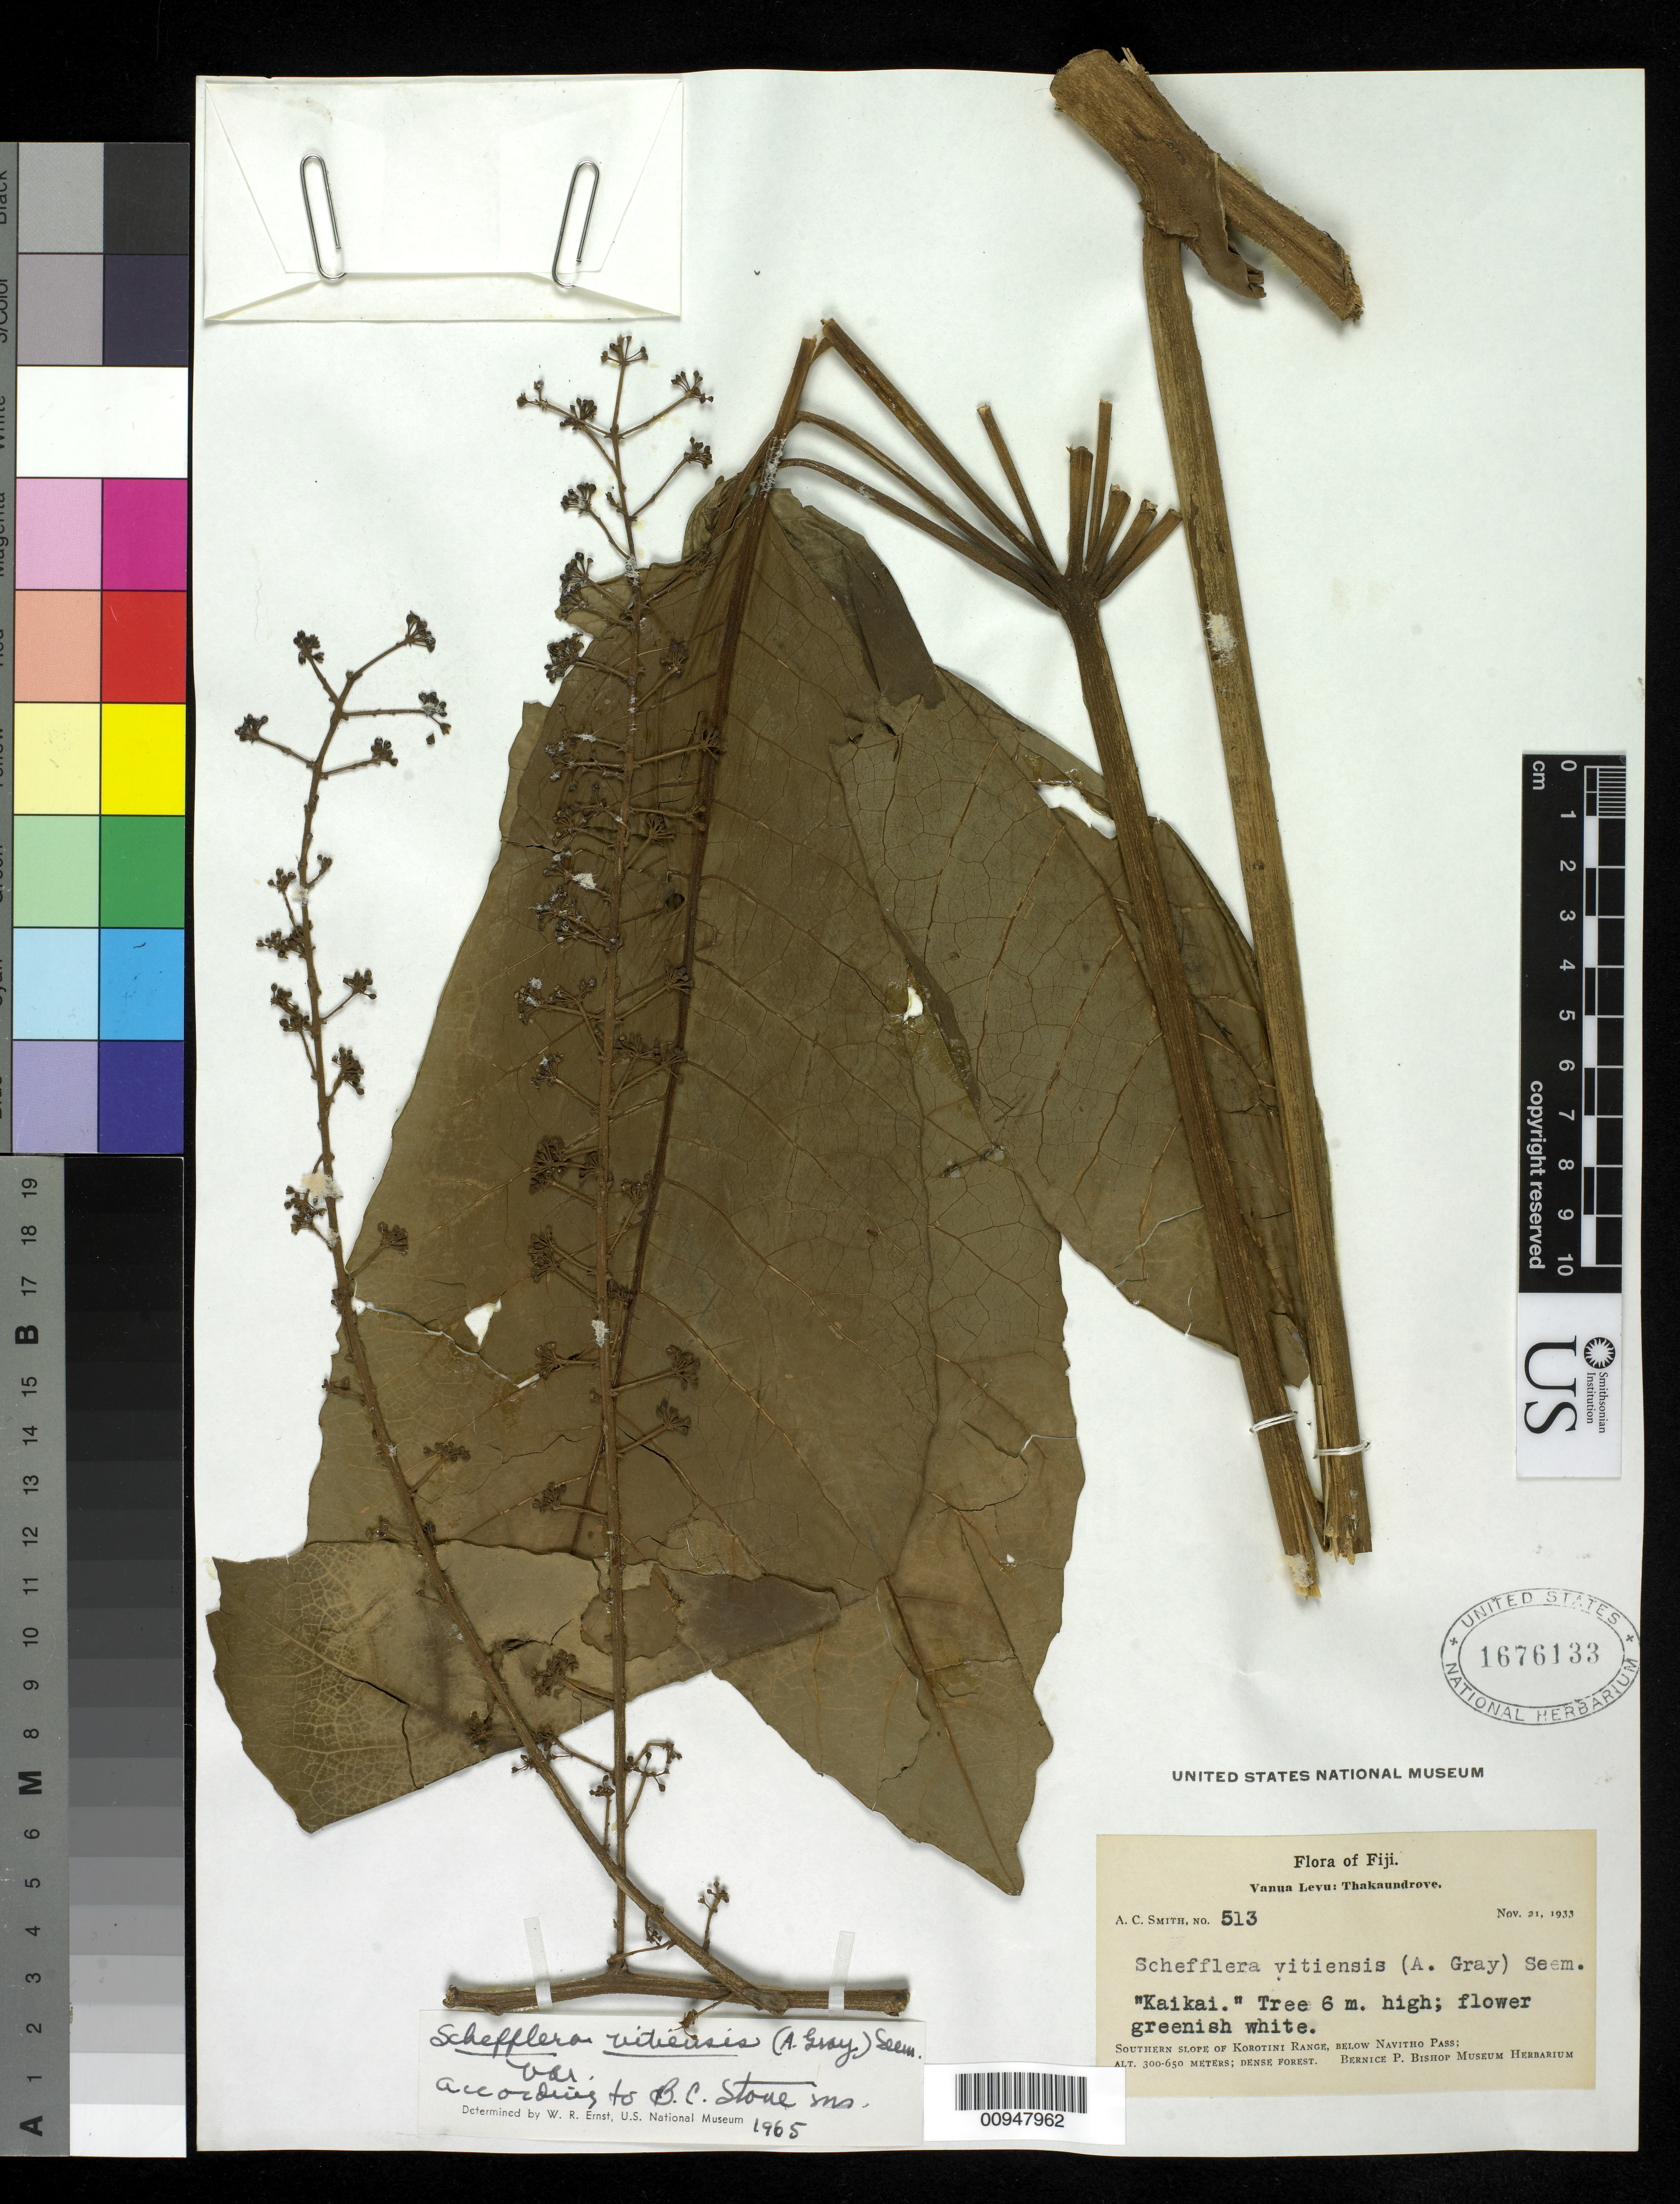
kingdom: Plantae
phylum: Tracheophyta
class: Magnoliopsida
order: Apiales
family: Araliaceae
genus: Schefflera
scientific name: Schefflera vitensis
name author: (A. Gray) Seem.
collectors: C. A. Smith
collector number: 513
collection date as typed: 21 Nov 1933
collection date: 1933-11-21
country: Fiji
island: Vanua Levu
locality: S. slope Korotini range, below Navitho Pass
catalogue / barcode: US 1676133